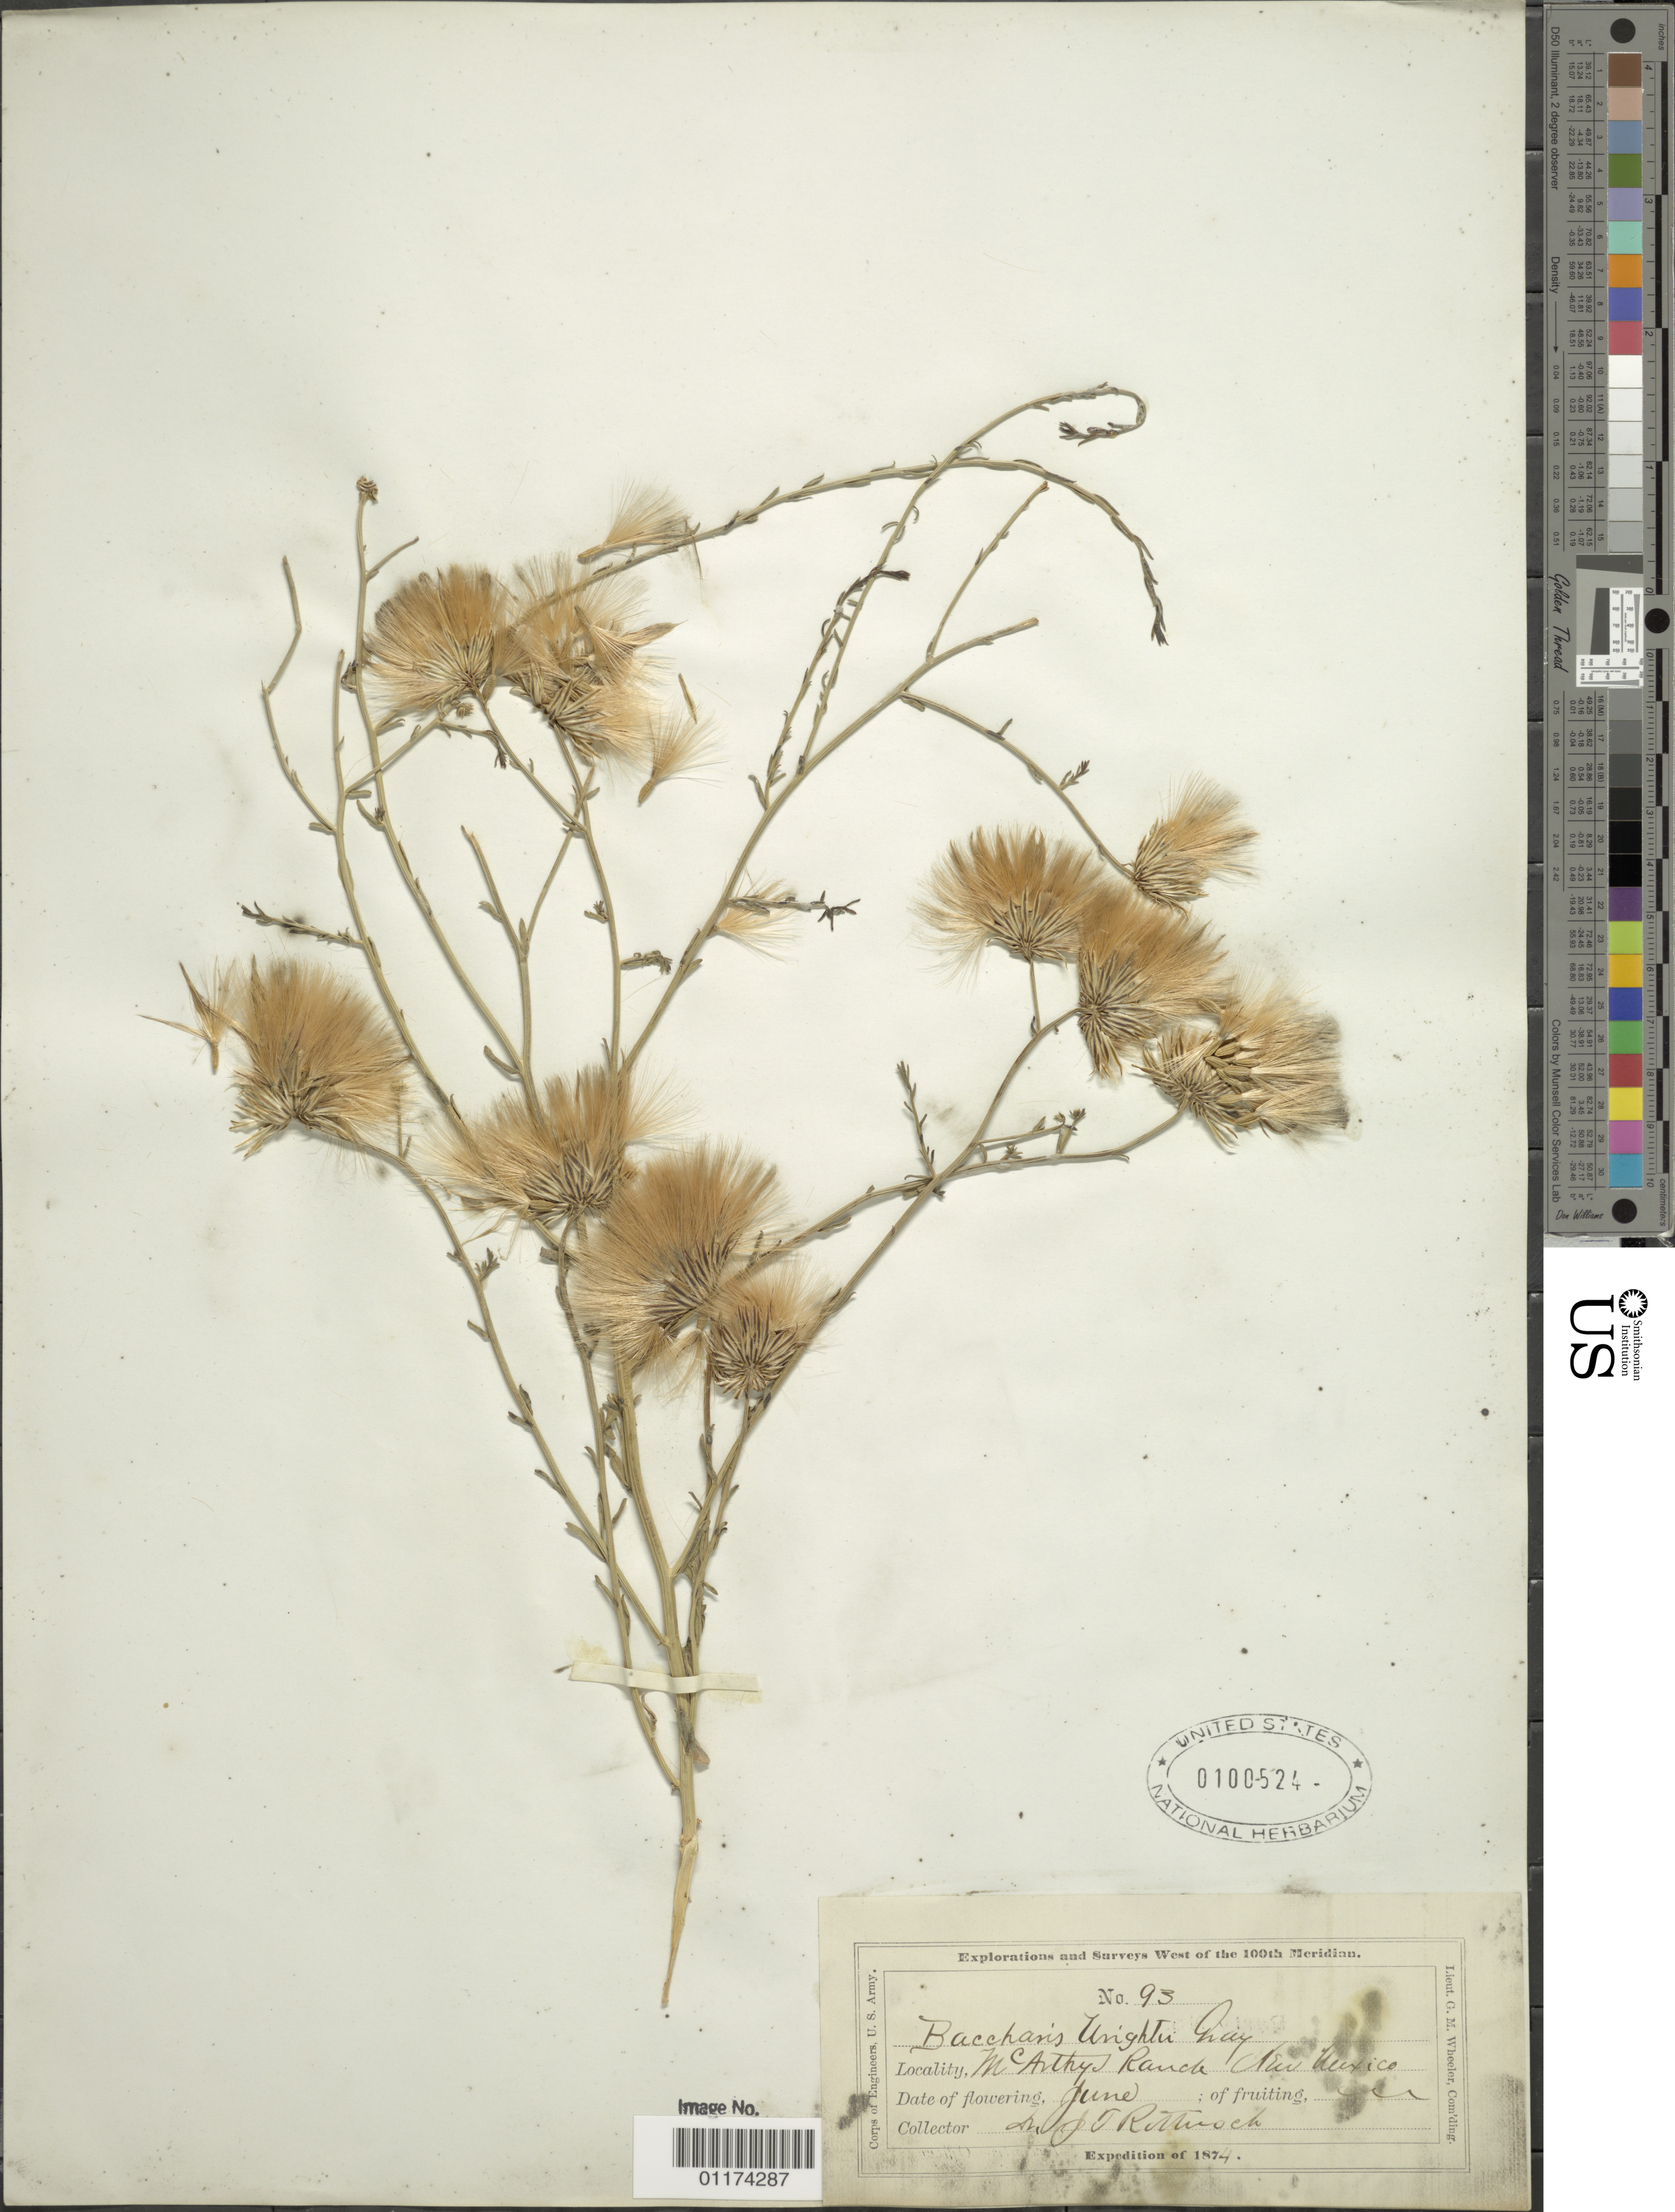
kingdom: Plantae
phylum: Tracheophyta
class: Magnoliopsida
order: Asterales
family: Asteraceae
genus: Baccharis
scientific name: Baccharis wrightii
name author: A. Gray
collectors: J. T. Rothrock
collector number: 93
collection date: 1874-06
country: United States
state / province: New Mexico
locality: McArthy's Ranch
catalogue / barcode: US 100524